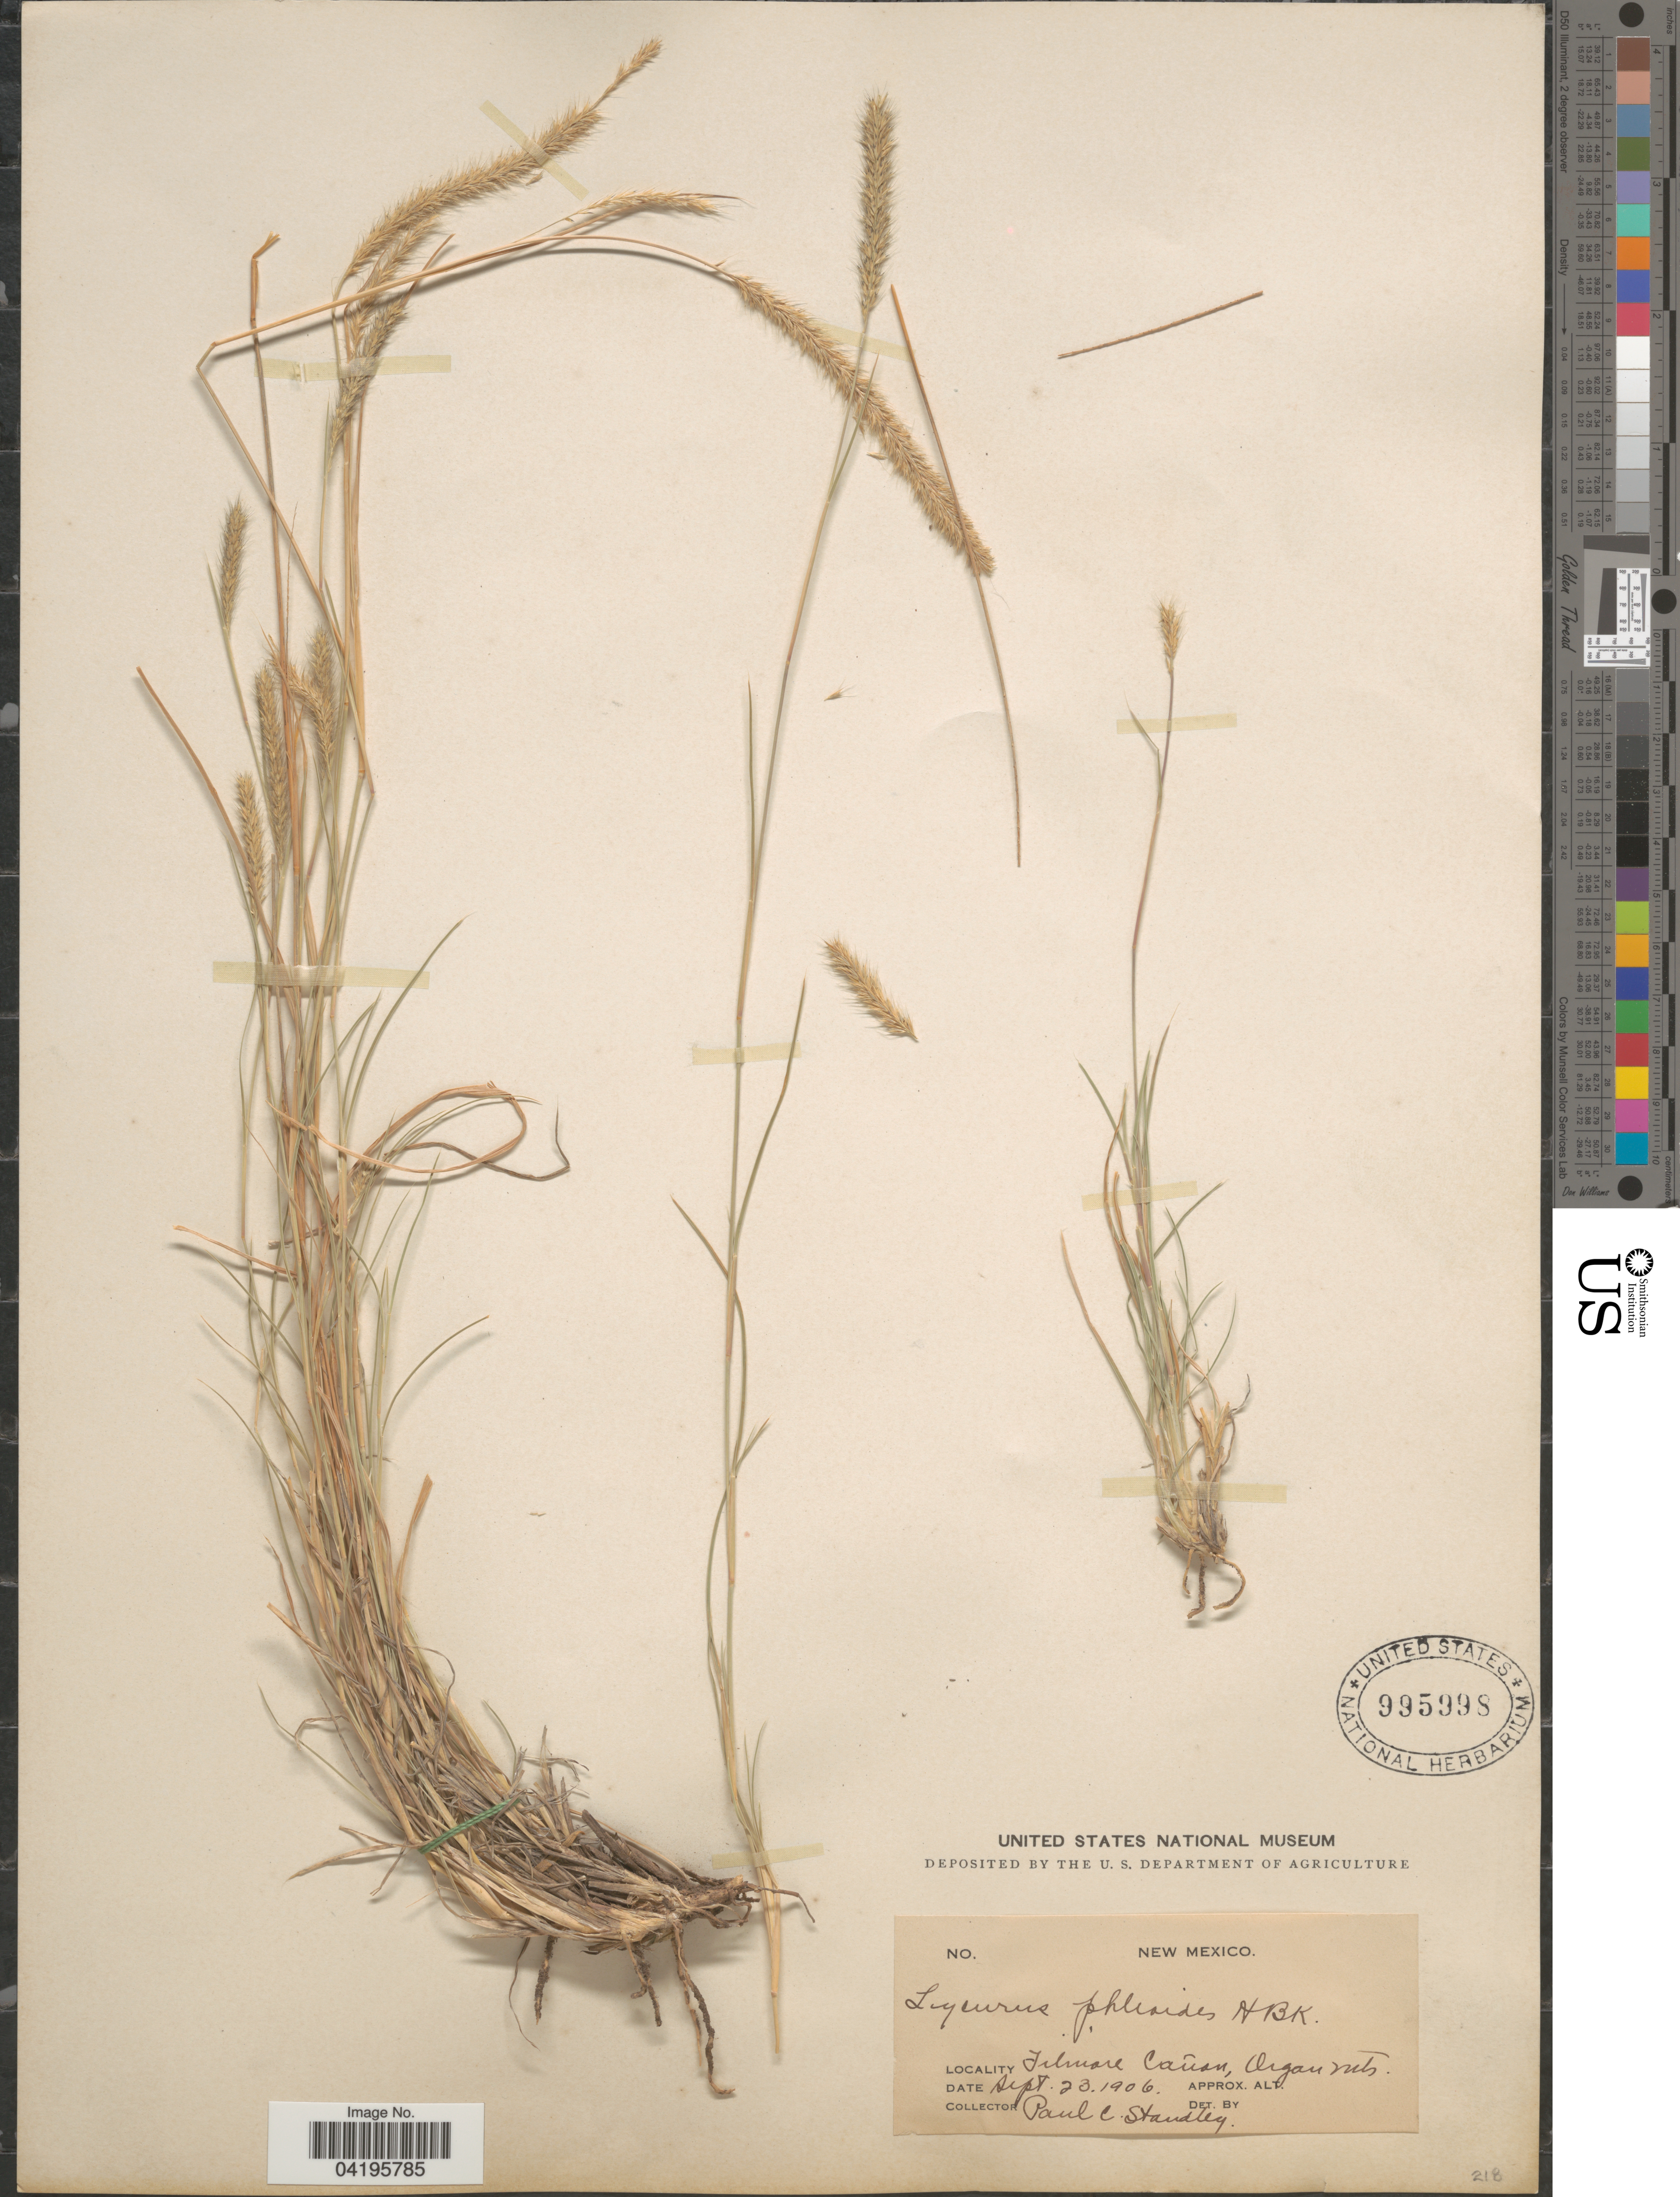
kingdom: Plantae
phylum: Tracheophyta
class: Liliopsida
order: Poales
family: Poaceae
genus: Muhlenbergia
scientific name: Muhlenbergia phleoides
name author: (Kunth) Columbus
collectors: P. C. Standley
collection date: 1906-09-23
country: United States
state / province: New Mexico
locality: Filmore Cañon, Organ Mts.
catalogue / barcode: US 995998